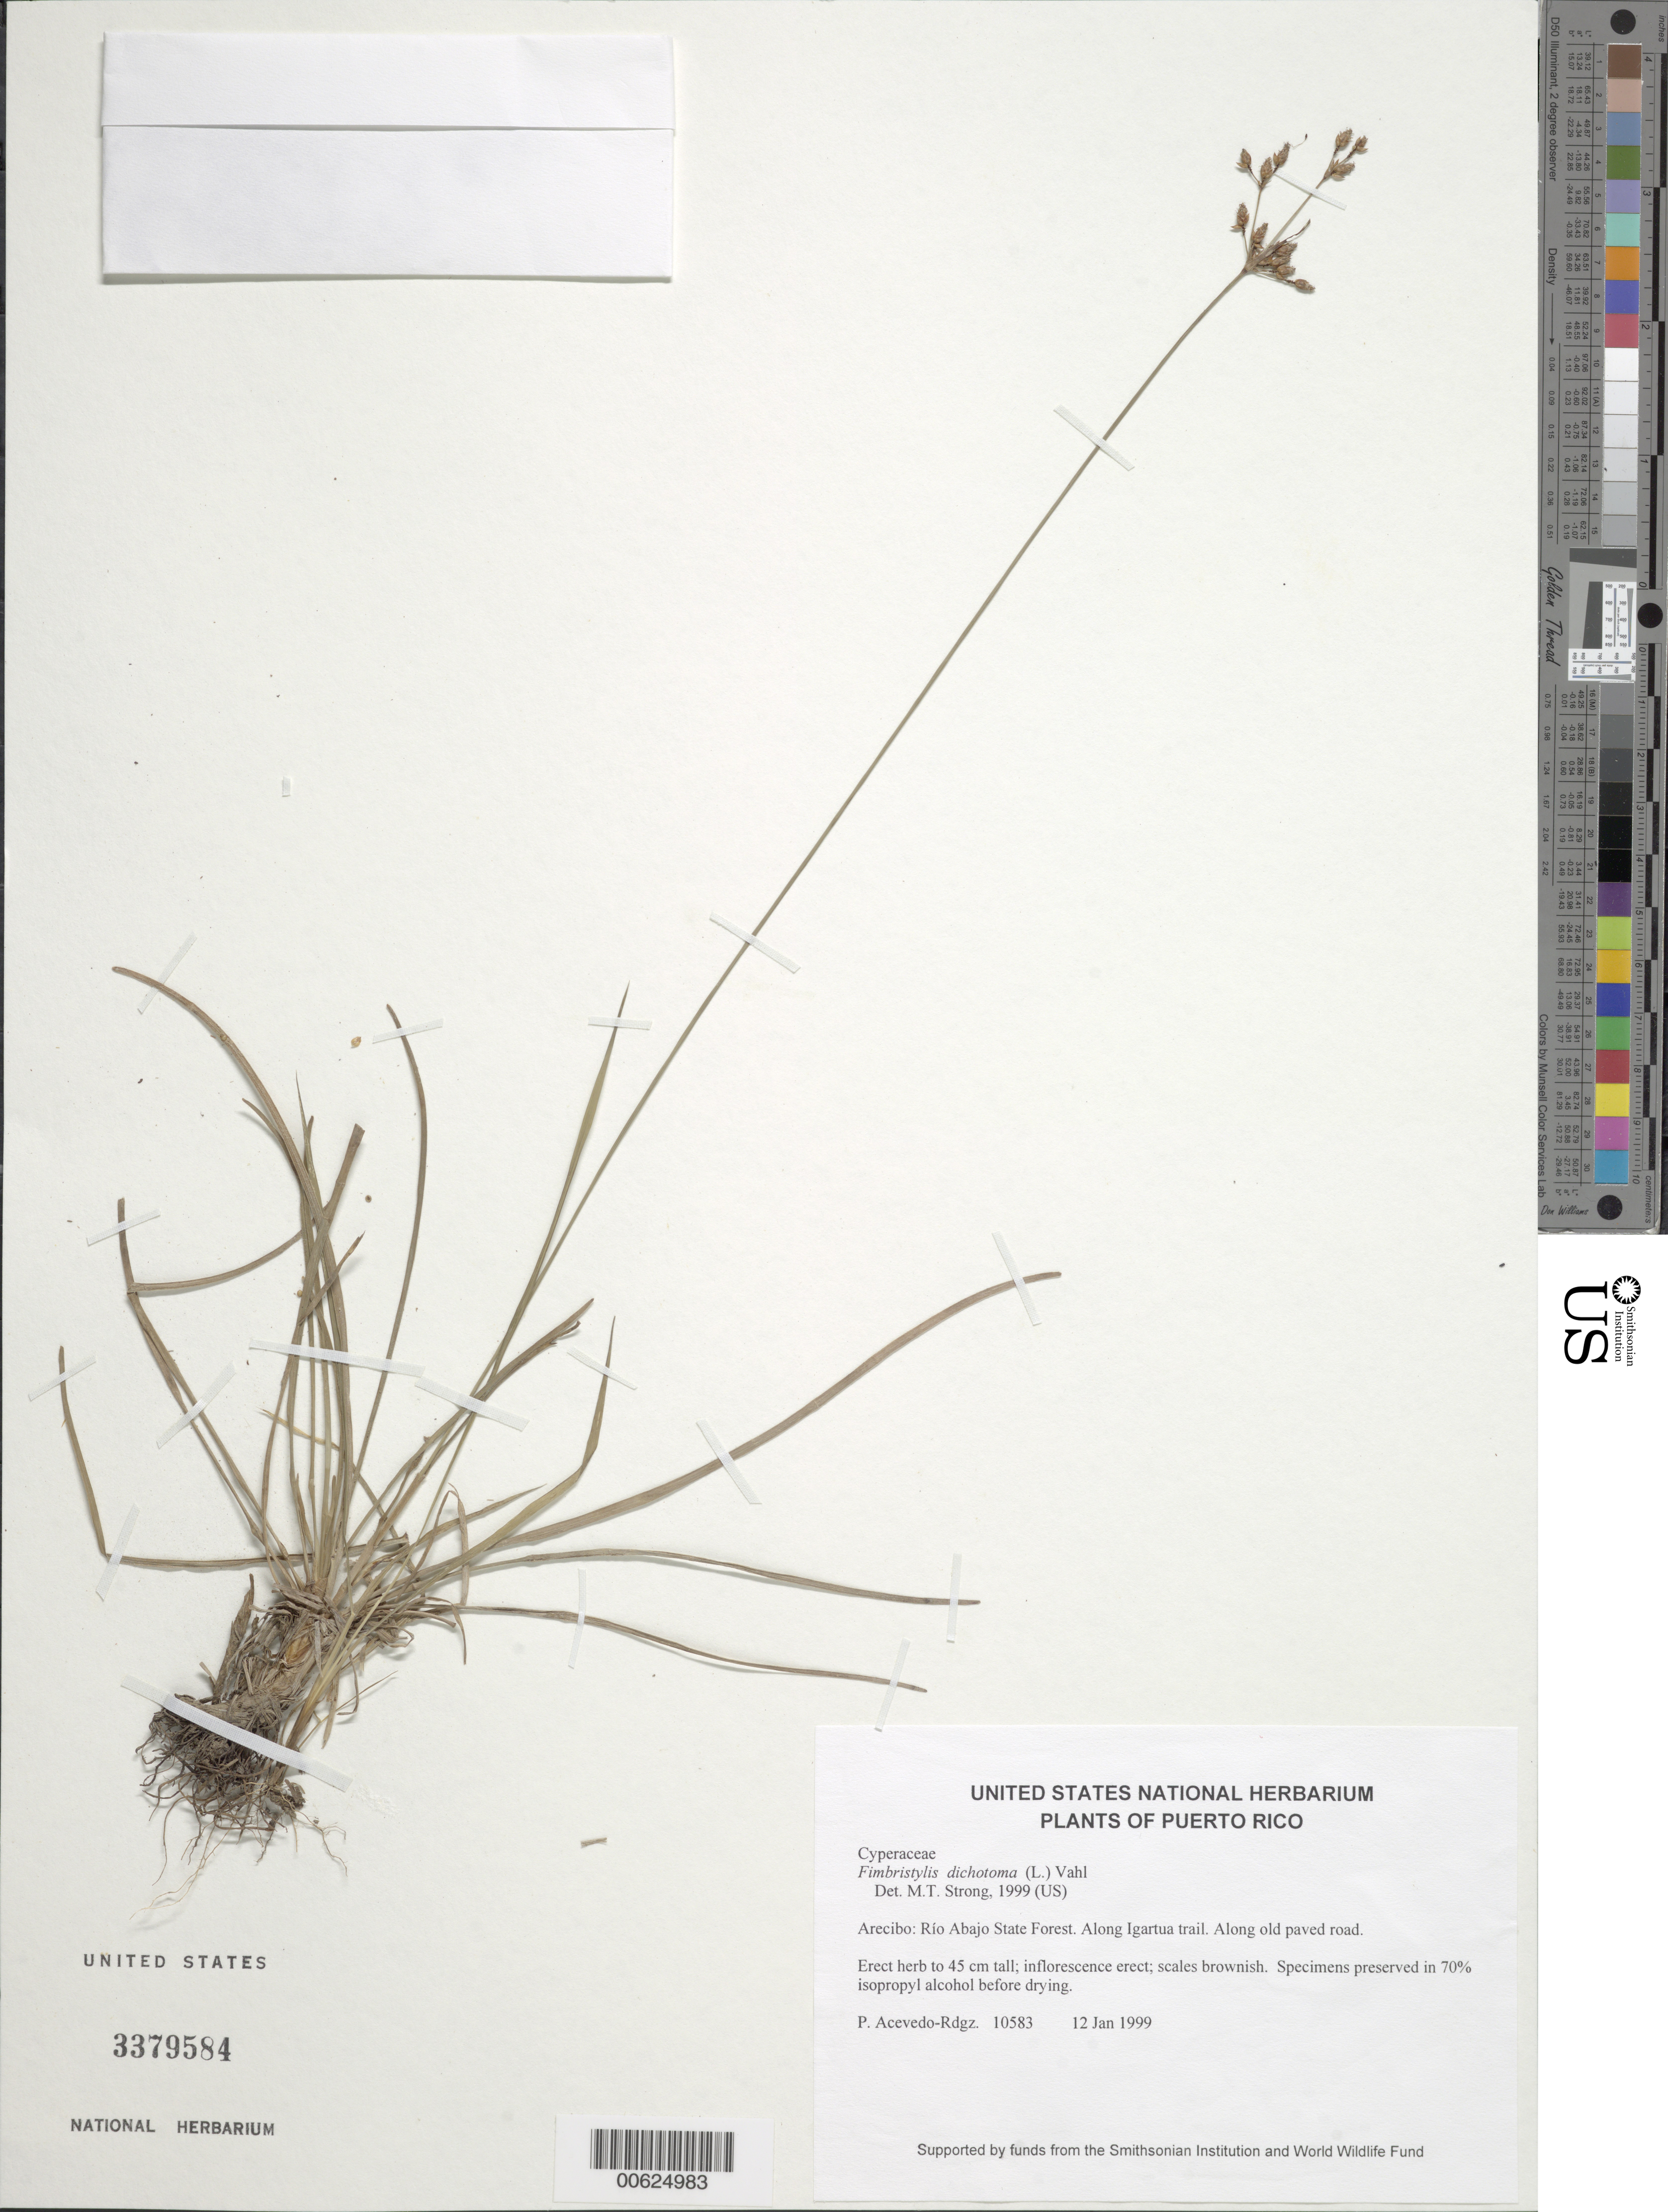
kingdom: Plantae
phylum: Tracheophyta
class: Liliopsida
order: Poales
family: Cyperaceae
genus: Fimbristylis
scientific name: Fimbristylis dichotoma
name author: (L.) Vahl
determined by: Strong, M. T., (US), Smithsonian Institution - National Museum of Natural History (UNITED STATES)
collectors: P. Acevedo-Rodr.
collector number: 10583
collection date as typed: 12 Jan 1999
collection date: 1999-01-12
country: Puerto Rico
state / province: Arecibo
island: Puerto Rico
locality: Arecibo; Río Abajo State Forest. Along Igartua trail.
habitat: Along old paved road.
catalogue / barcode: US 3379584